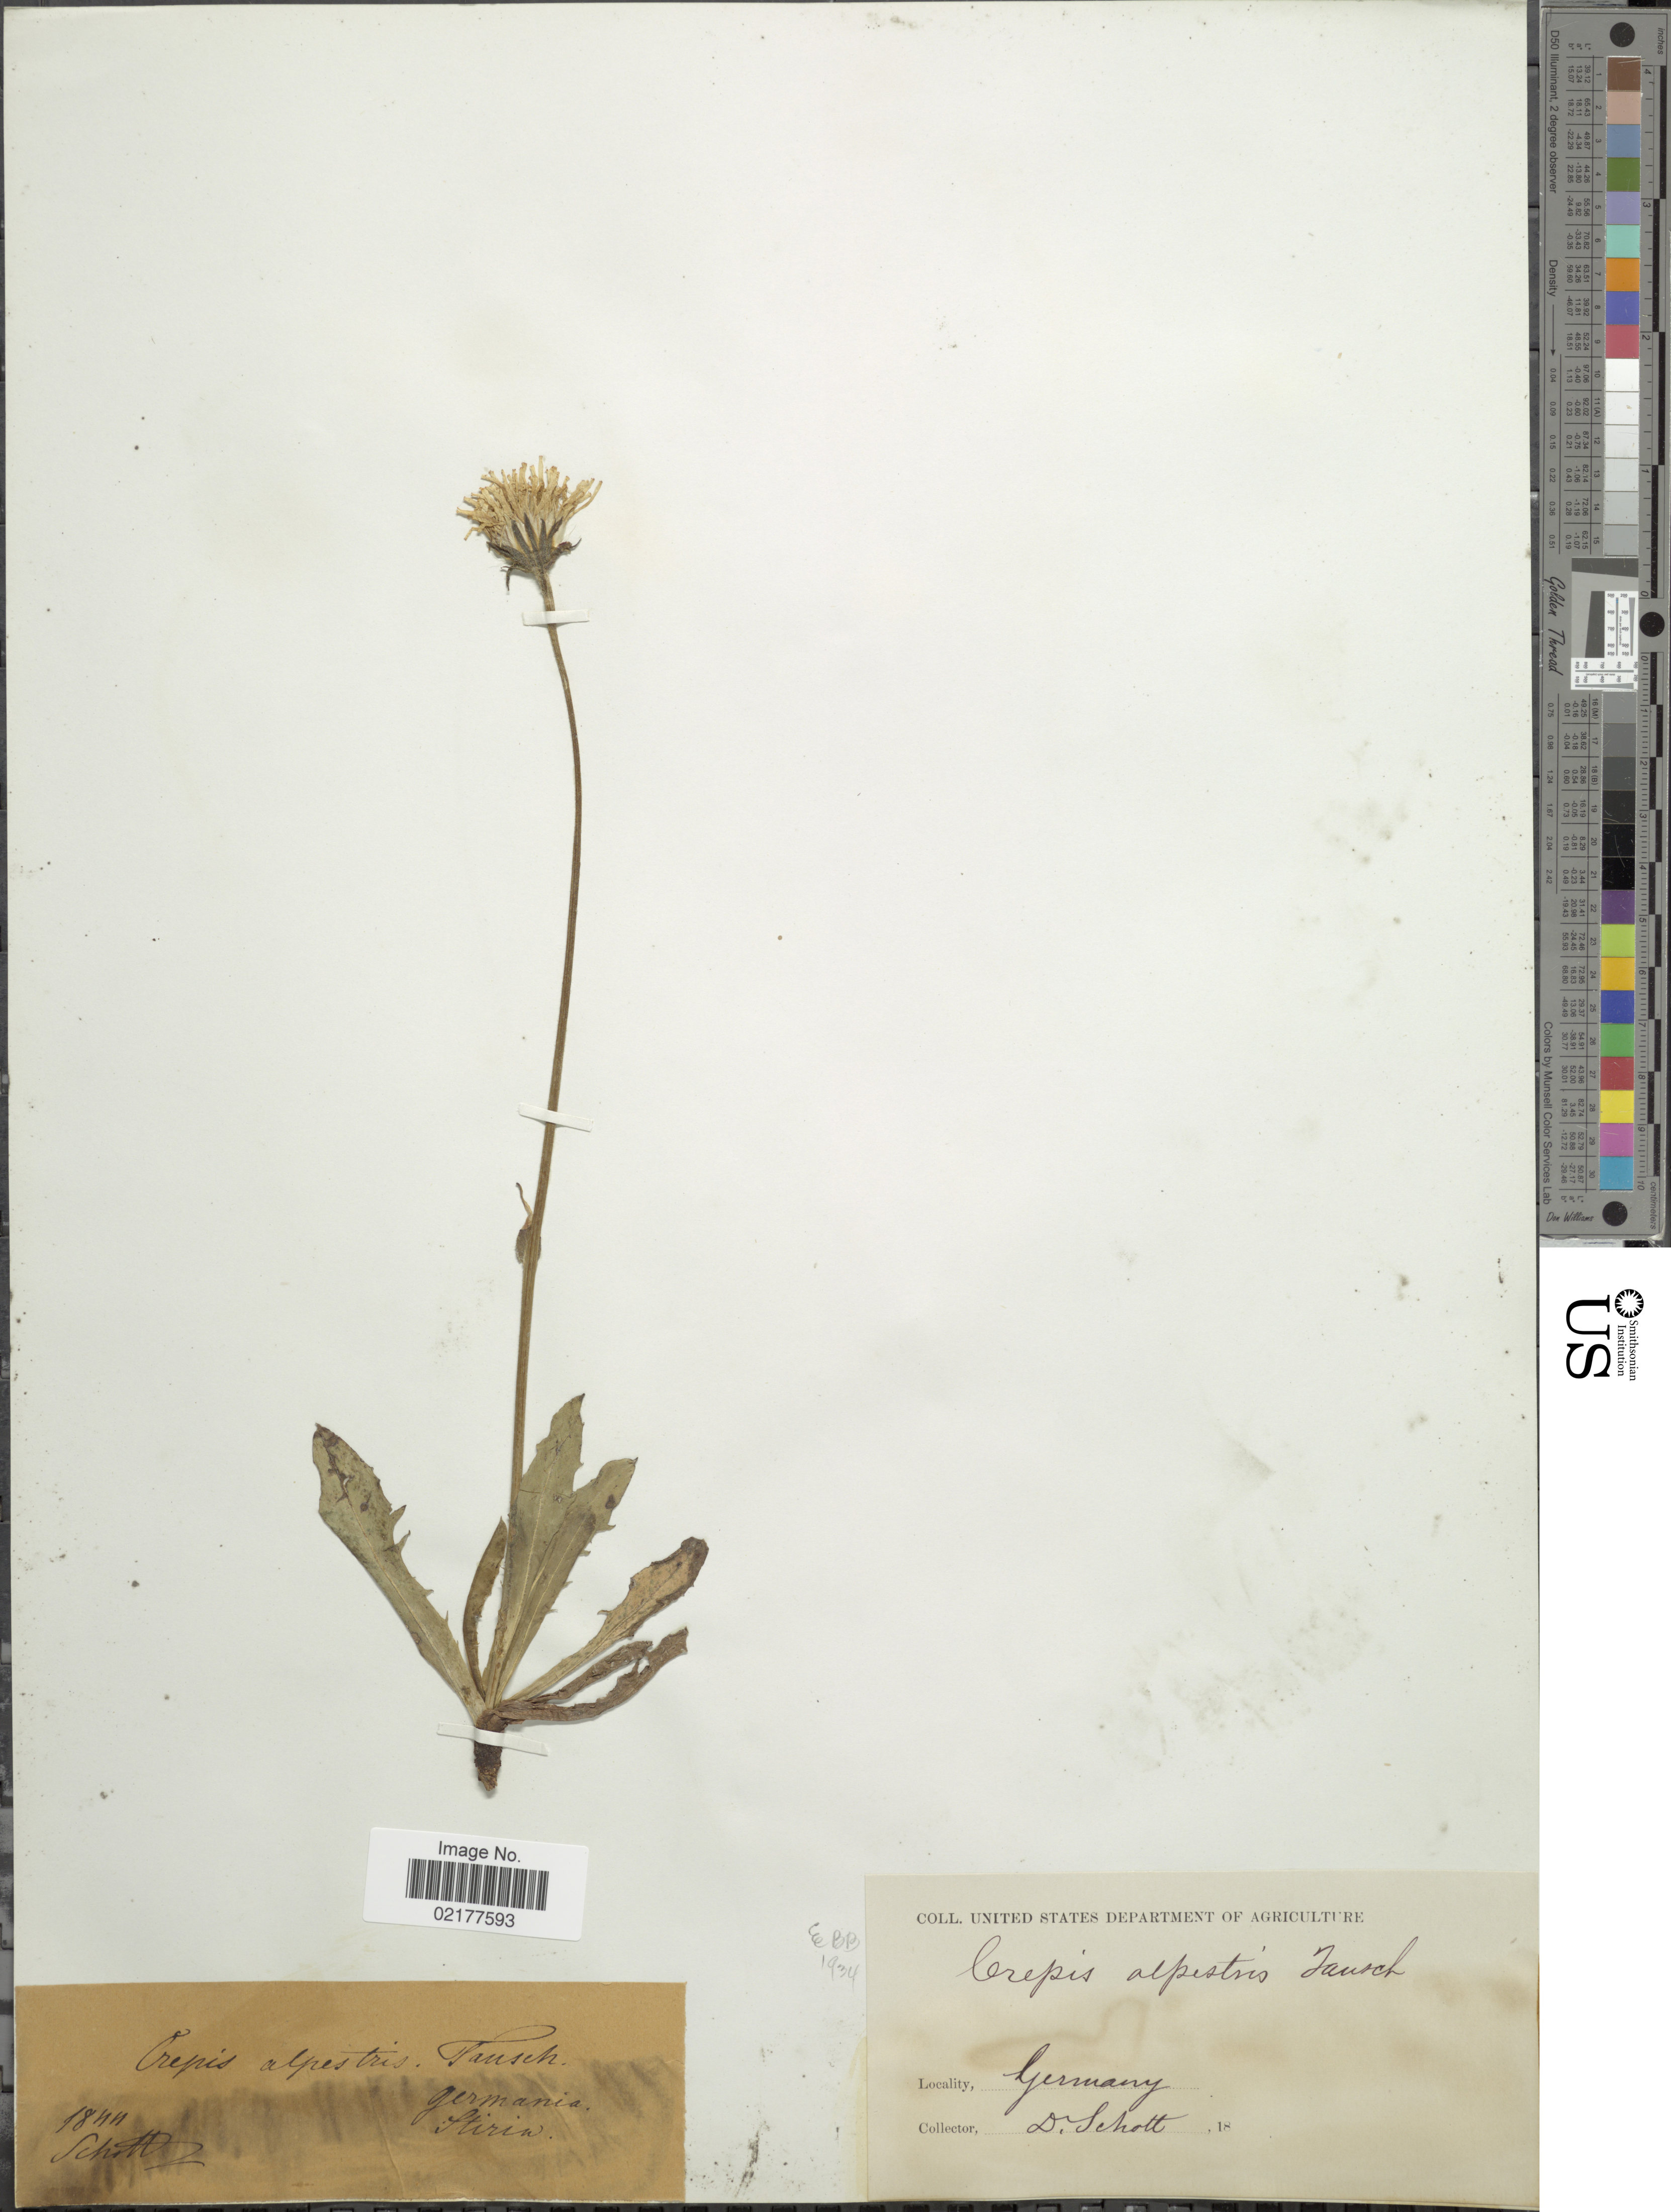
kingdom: Plantae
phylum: Tracheophyta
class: Magnoliopsida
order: Asterales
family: Asteraceae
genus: Crepis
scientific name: Crepis alpestris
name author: (Jacq.) Tausch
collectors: Schott, --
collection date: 1844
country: Austria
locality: Stiria